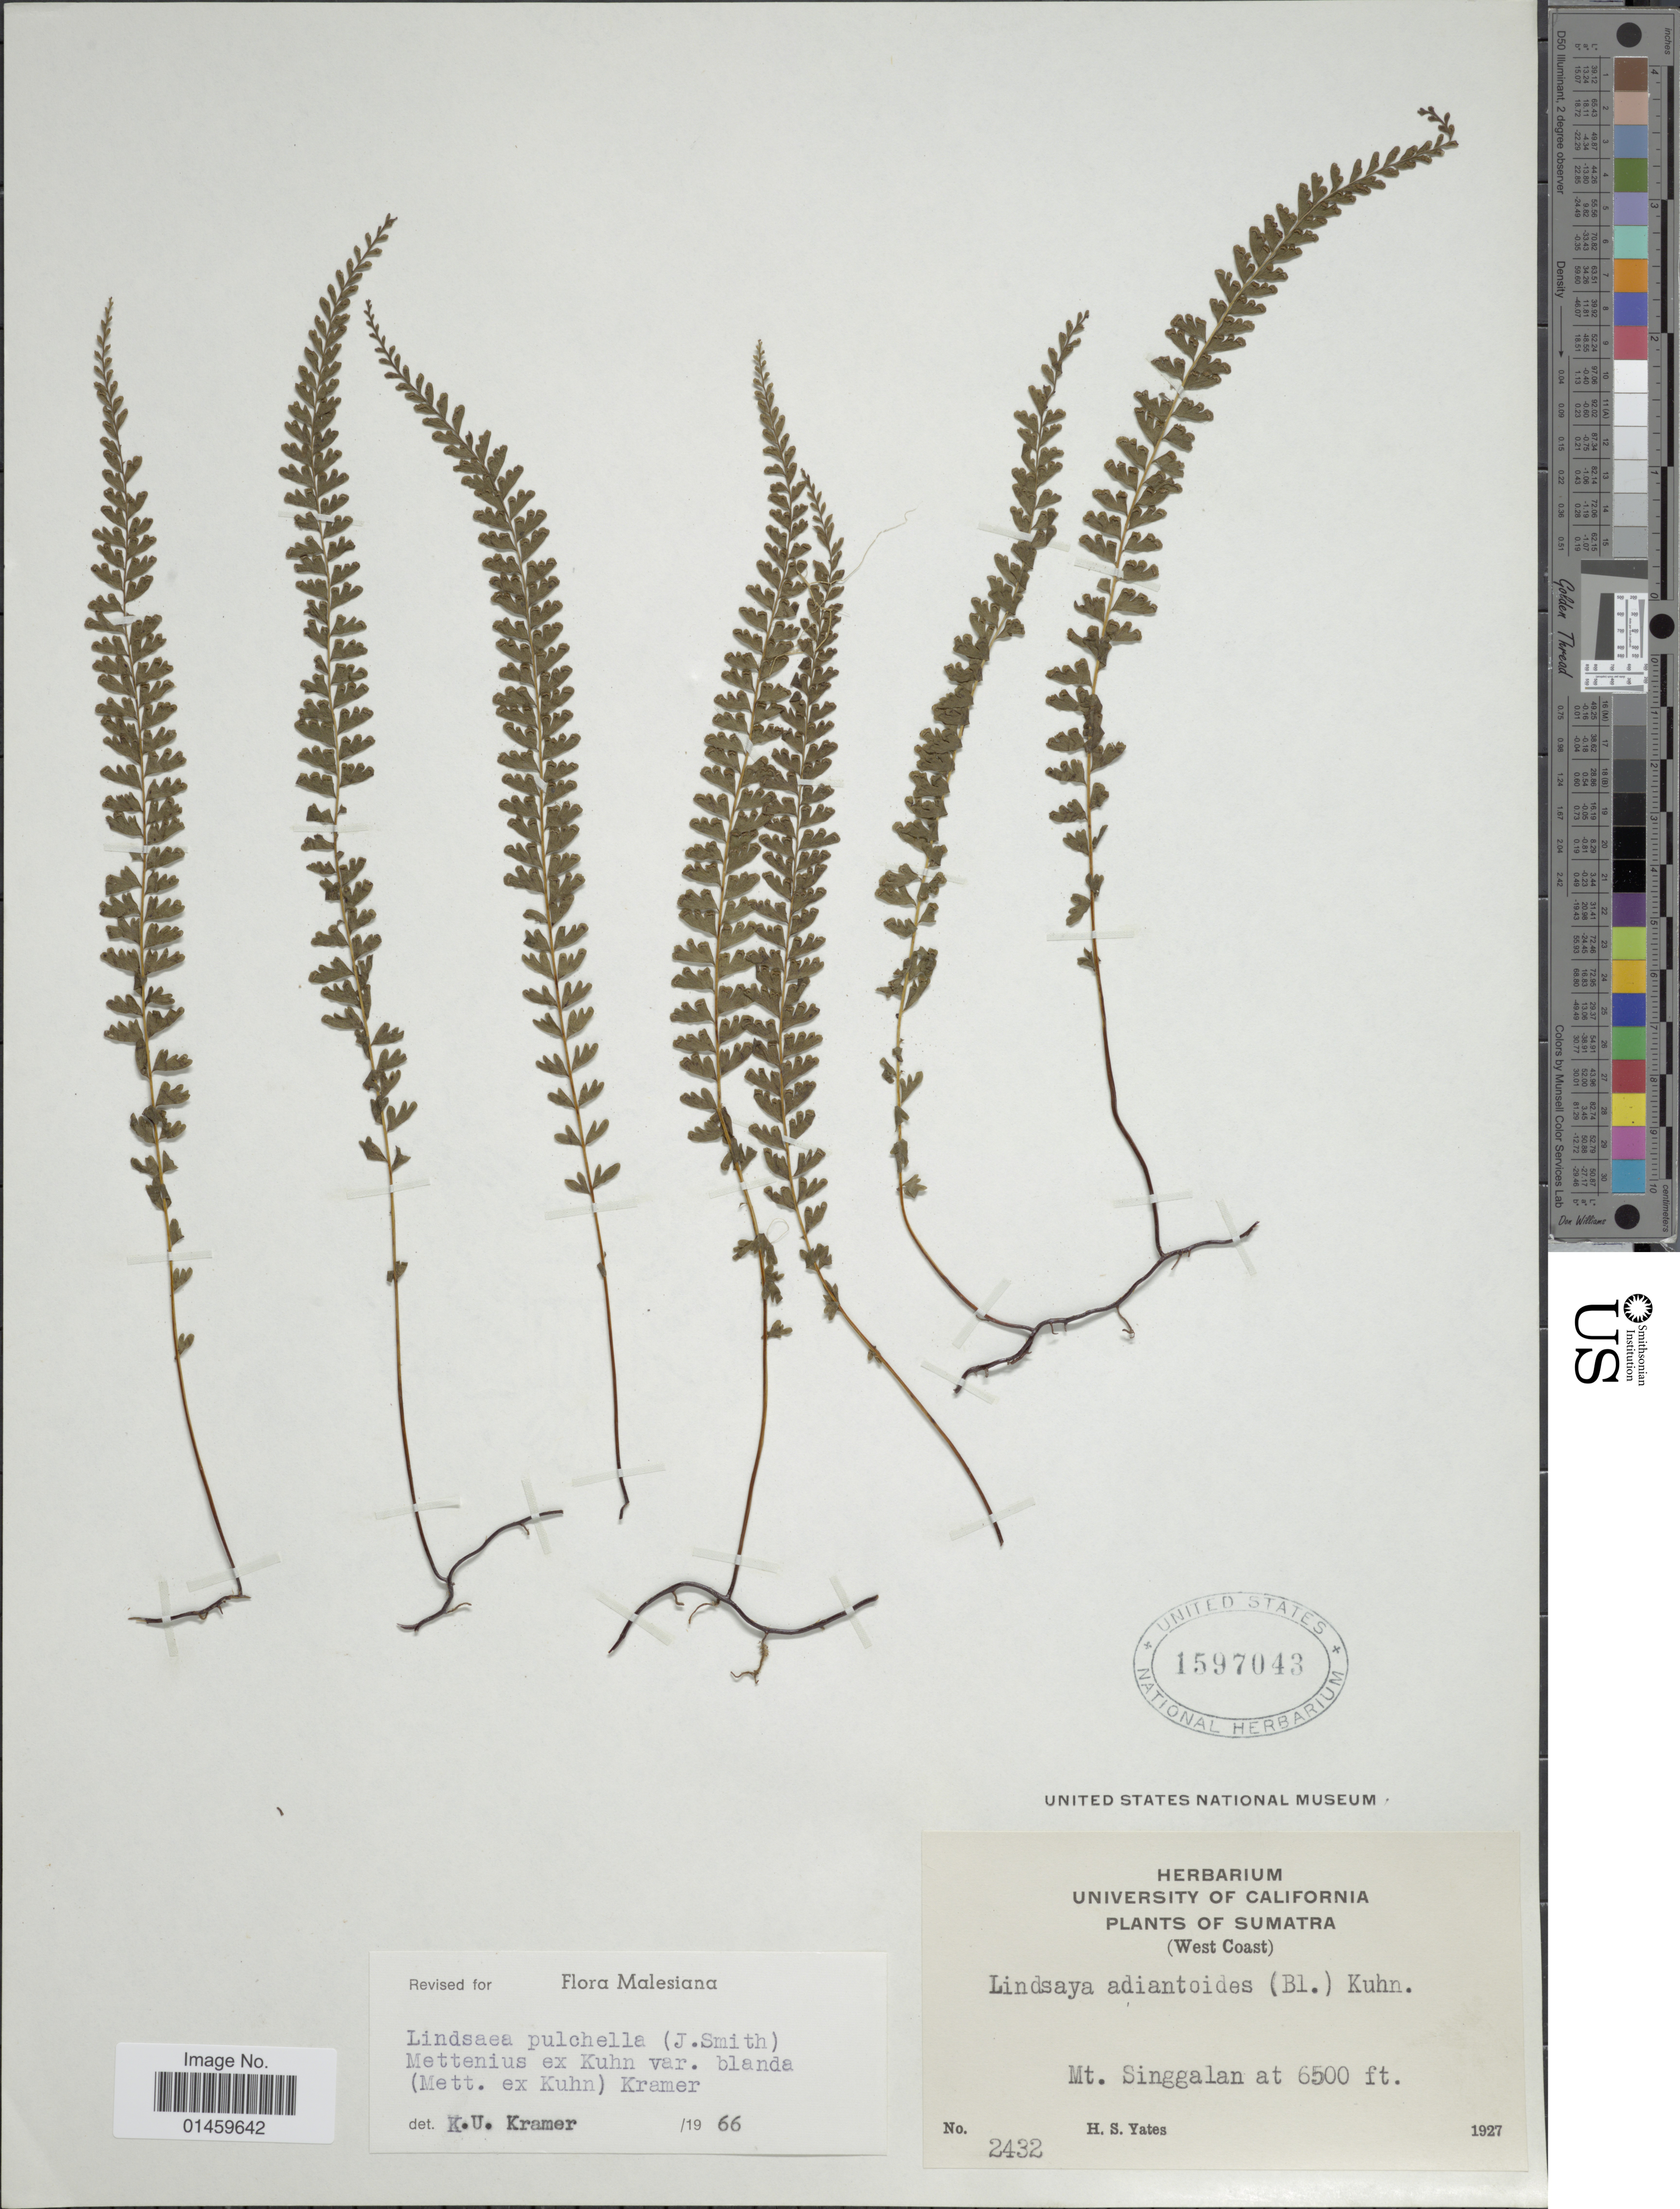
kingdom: Plantae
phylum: Tracheophyta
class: Polypodiopsida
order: Polypodiales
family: Lindsaeaceae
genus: Lindsaea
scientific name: Lindsaea pulchella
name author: (J. Sm.) Mett. ex Kuhn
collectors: H. S. Yates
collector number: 2432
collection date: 1927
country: Indonesia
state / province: Sumatra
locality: West Coast. Mt. Singgalan.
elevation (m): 1981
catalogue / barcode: US 1597043